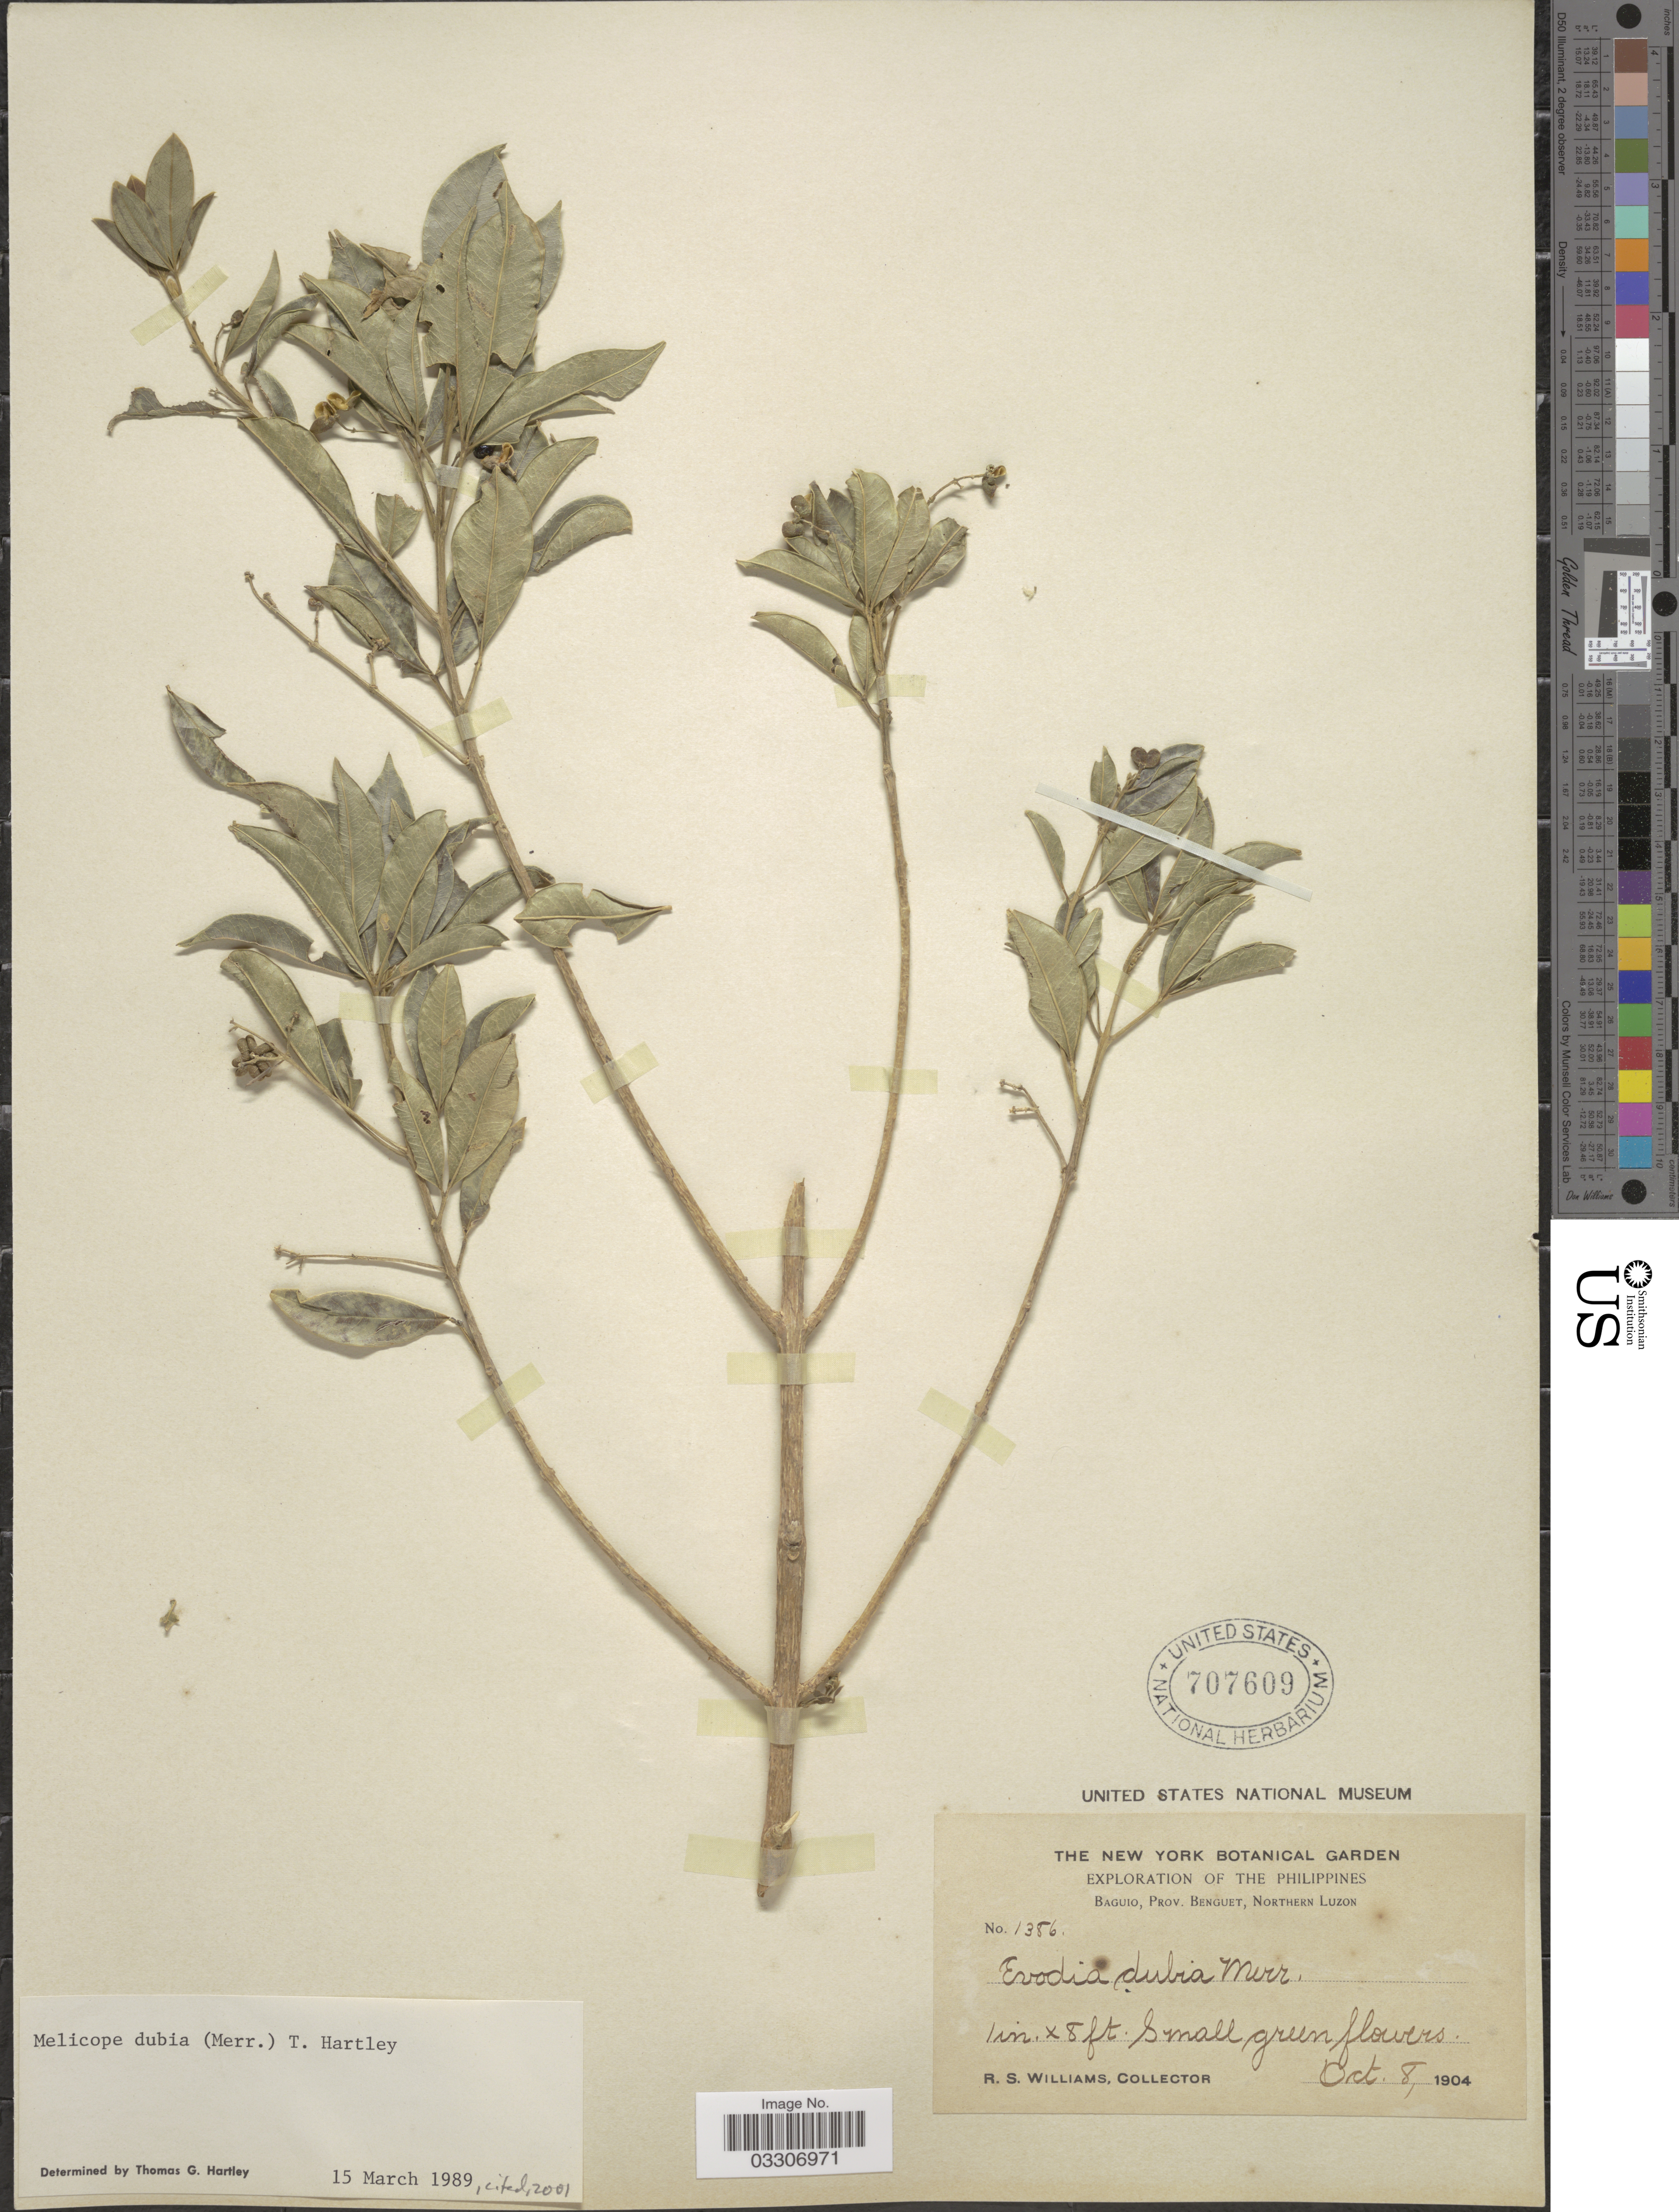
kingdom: Plantae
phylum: Tracheophyta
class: Magnoliopsida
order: Sapindales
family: Rutaceae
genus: Melicope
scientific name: Melicope dubia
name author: (Merr.) T.G. Hartley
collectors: R. S. Williams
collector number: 1386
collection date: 1904-10-08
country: Philippines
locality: Baguio, Prov. Benguet, Northern Luzon.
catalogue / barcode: US 707609